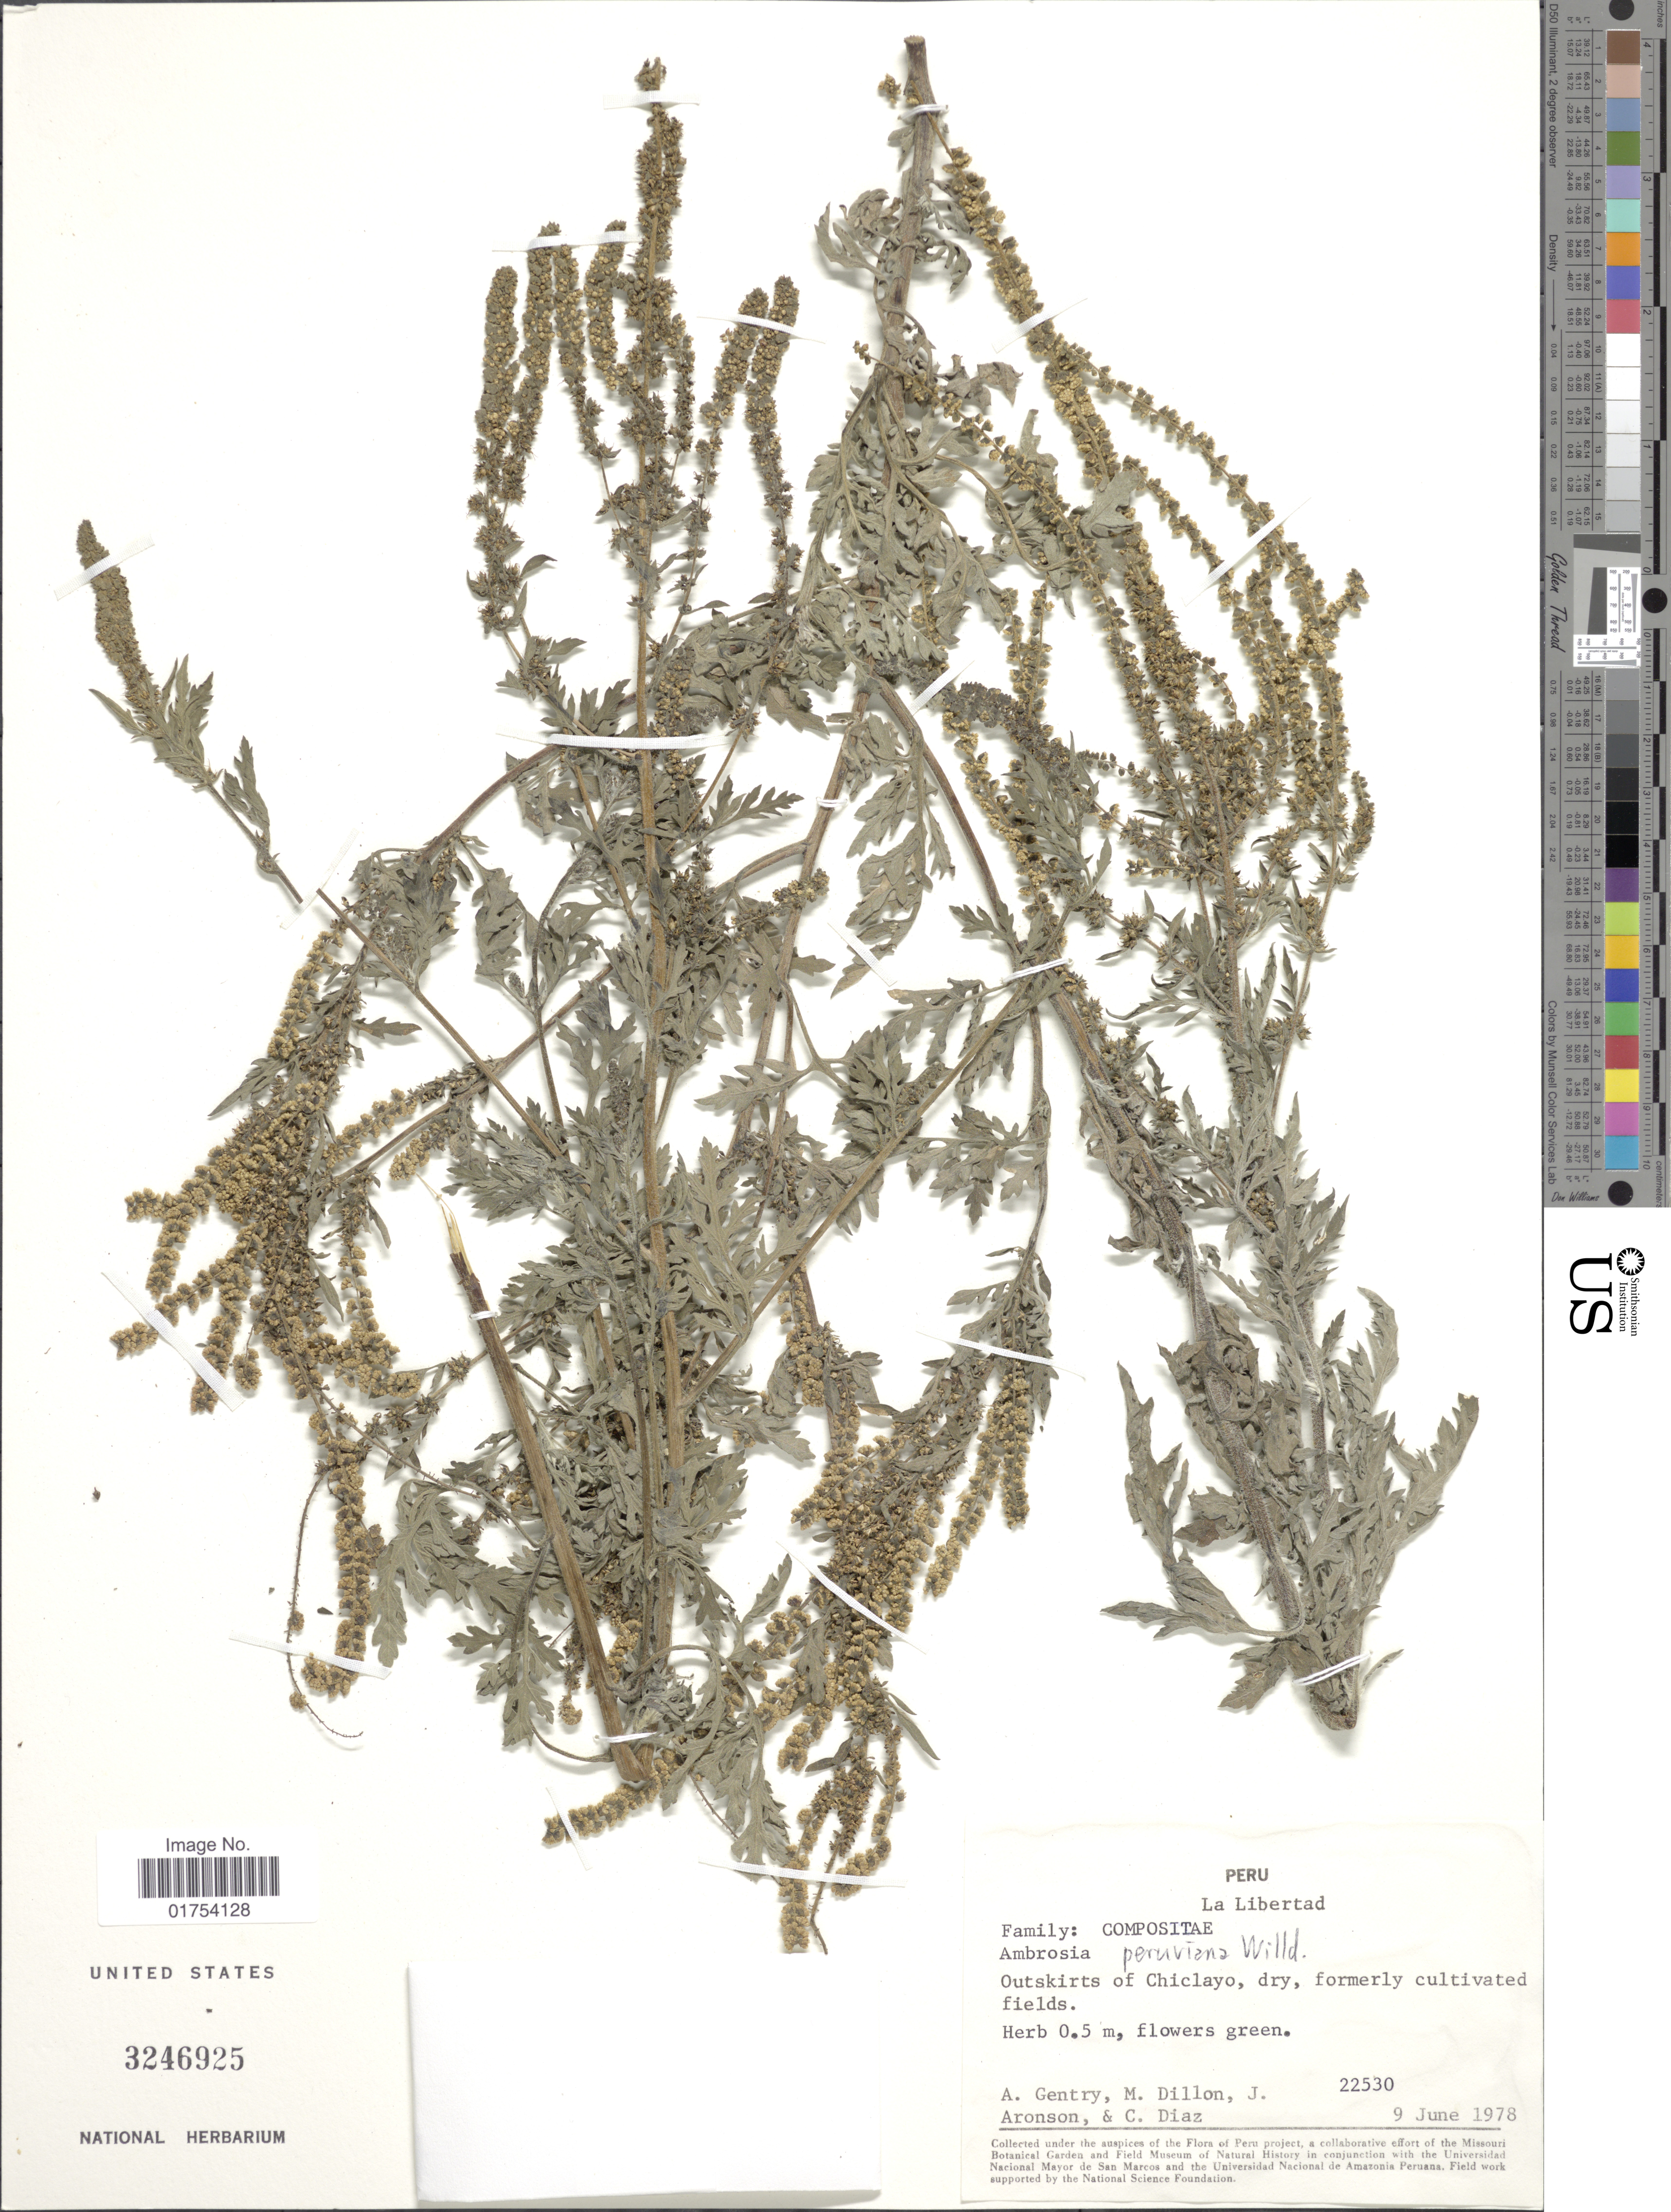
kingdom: Plantae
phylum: Tracheophyta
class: Magnoliopsida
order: Asterales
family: Asteraceae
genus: Ambrosia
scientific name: Ambrosia peruviana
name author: Willd.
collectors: A. H. Gentry, M. O. Dillon, J. Aronson & C. Díaz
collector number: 22530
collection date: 1978-06-09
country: Peru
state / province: La Libertad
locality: Outskirts of Chiclayo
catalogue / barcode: US 3246925